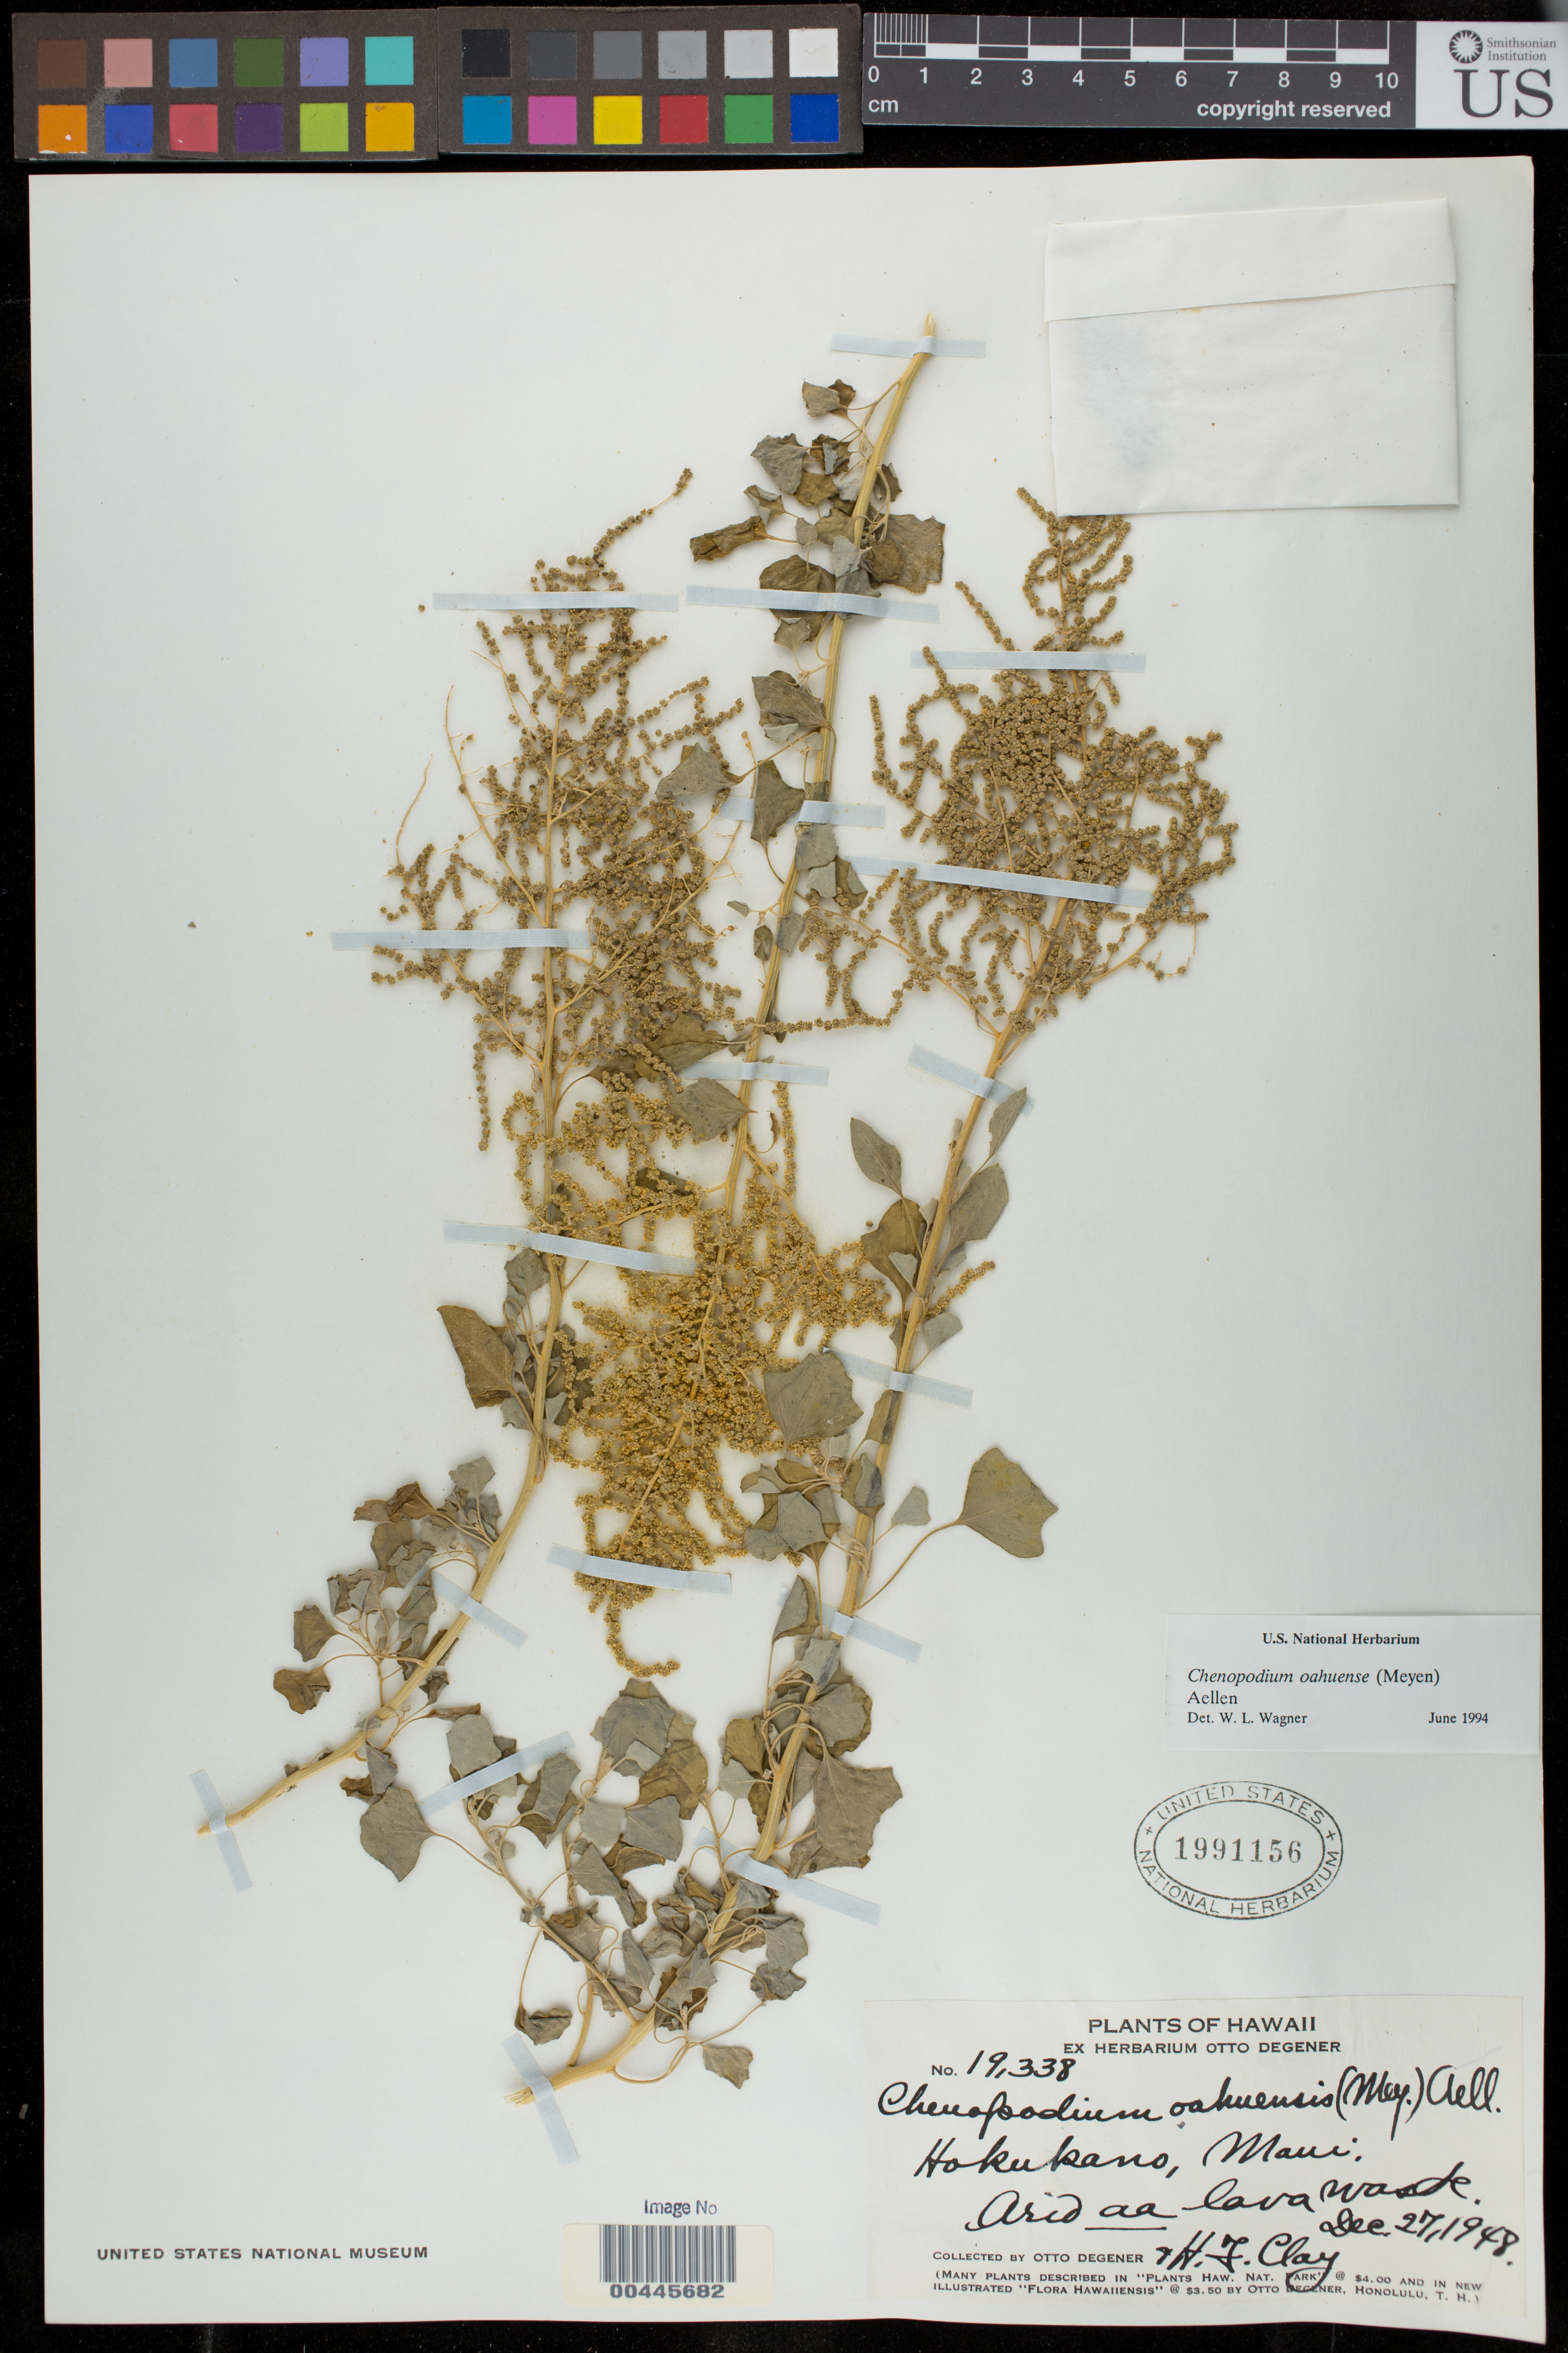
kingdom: Plantae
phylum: Tracheophyta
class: Magnoliopsida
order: Caryophyllales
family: Amaranthaceae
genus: Chenopodium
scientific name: Chenopodium oahuense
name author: (Meyen) Aellen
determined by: Wagner, W. L., (BOT), Smithsonian Institution - National Museum of Natural History (UNITED STATES)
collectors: O. Degener & H. Clay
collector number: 19338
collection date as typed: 27 Dec 1948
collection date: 1948-12-27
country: United States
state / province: Hawaii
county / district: Maui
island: Maui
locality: Hokukano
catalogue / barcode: US 1991156